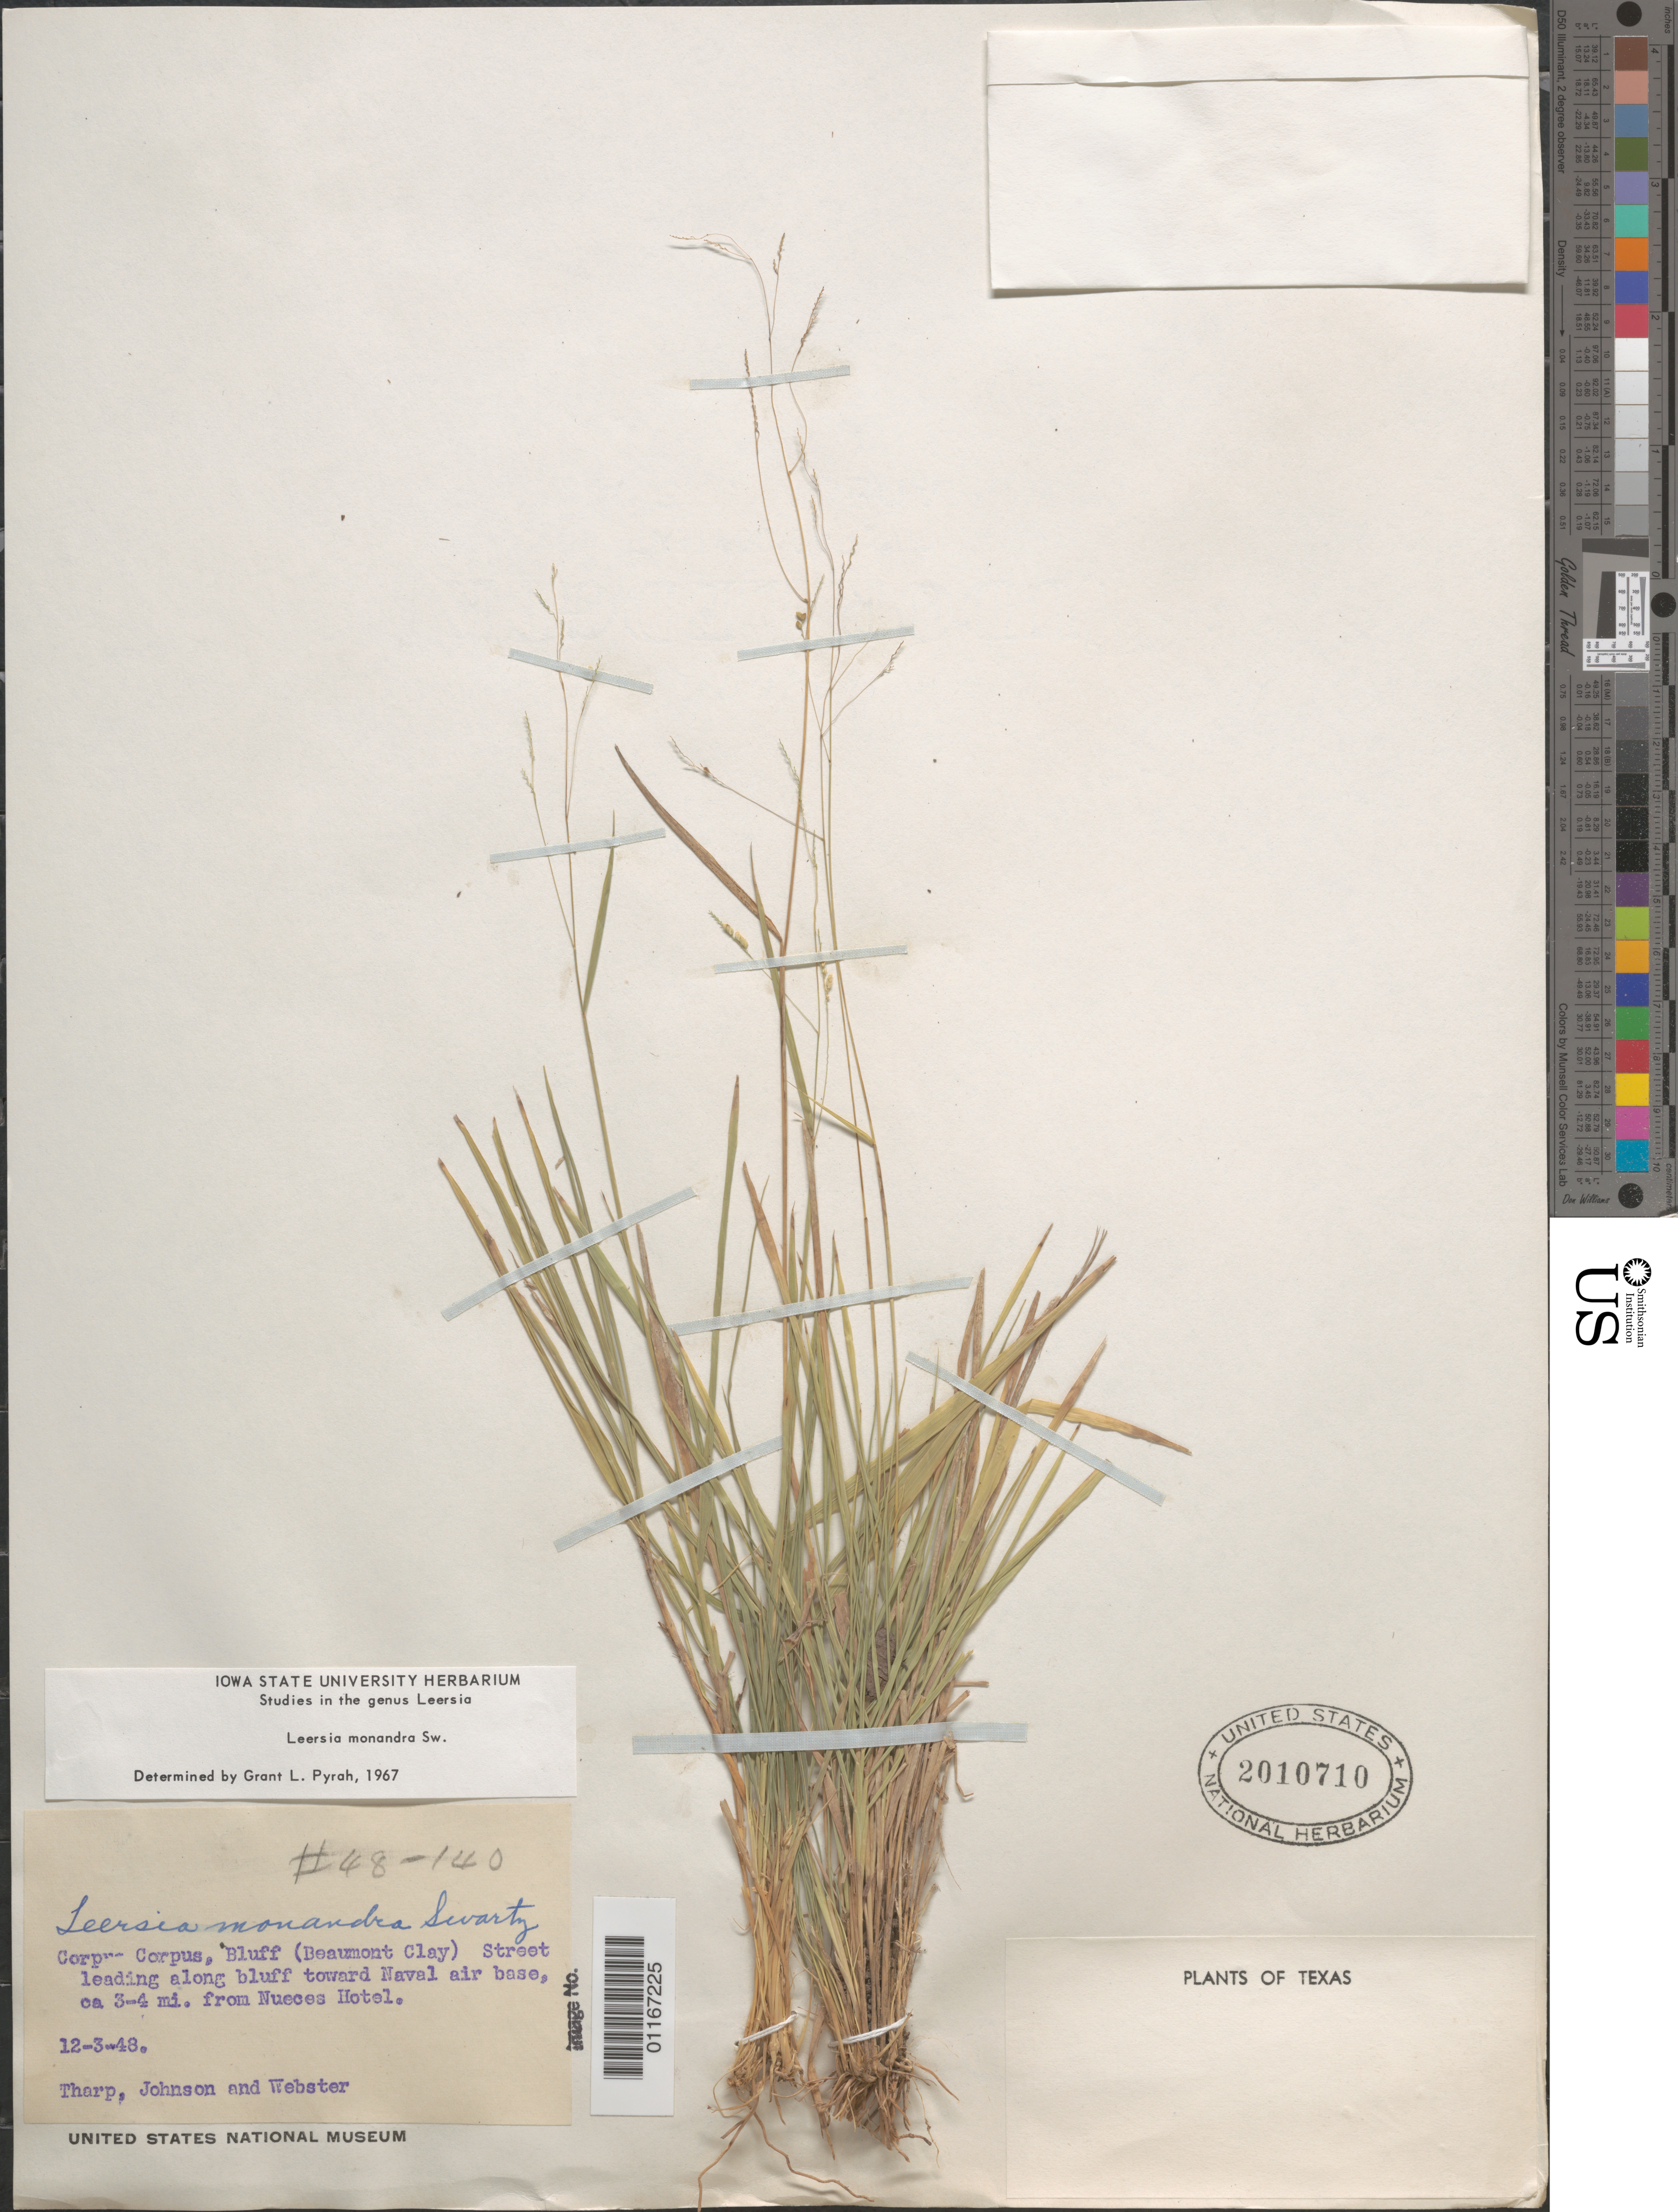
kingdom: Plantae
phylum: Tracheophyta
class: Liliopsida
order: Poales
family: Poaceae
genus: Leersia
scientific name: Leersia monandra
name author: Sw.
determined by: Pyrah, G. L.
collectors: Tharp, --, -- Johnson & -. Webster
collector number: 48-140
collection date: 1943-12-03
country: United States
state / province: Texas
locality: Corpus Campus, 'Bluff (Beaumont Clay) Street leading along bluff toward Naval air base, ca 3-4 mi, from Nueces Hotel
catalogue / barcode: US 2010710